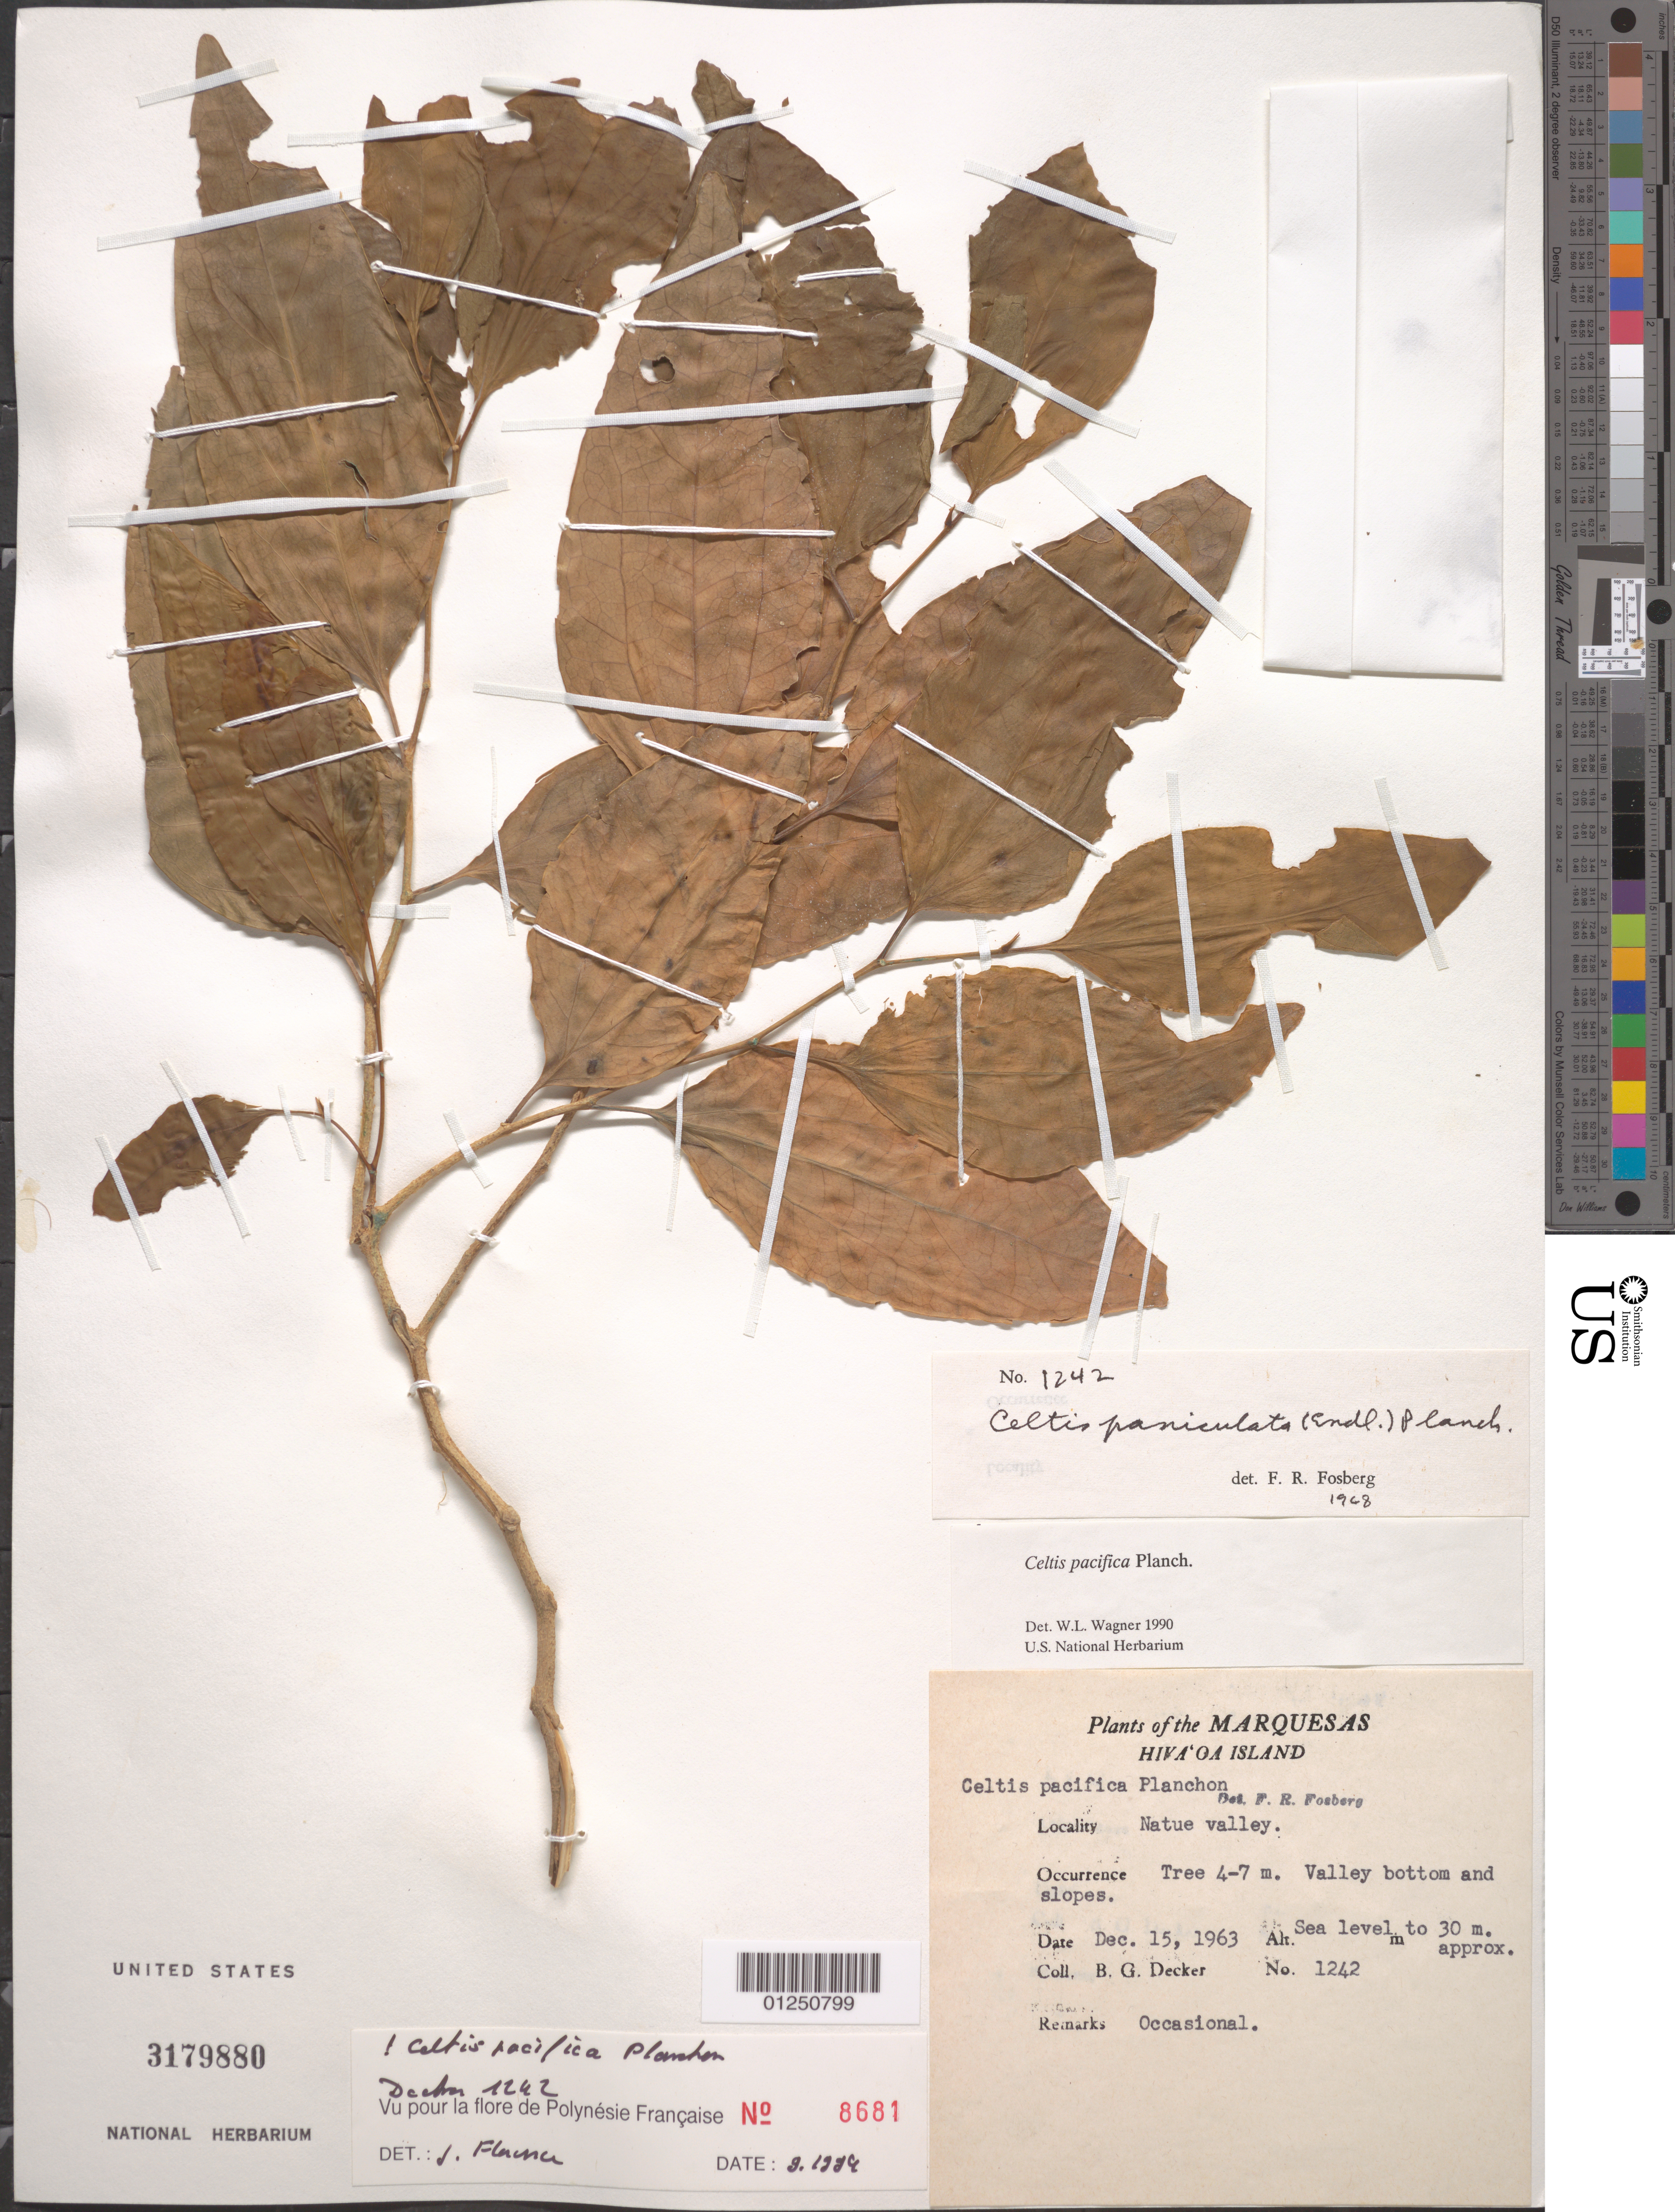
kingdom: Plantae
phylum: Tracheophyta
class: Magnoliopsida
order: Rosales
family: Cannabaceae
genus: Celtis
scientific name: Celtis pacifica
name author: Planch.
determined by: Wagner, W. L., (BOT), Smithsonian Institution - National Museum of Natural History (UNITED STATES)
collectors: B. G. Decker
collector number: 1242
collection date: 1963-12-15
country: French Polynesia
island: Hiva Oa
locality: Natue Valley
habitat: Valley bottom and slopes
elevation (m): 0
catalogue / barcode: US 3179880